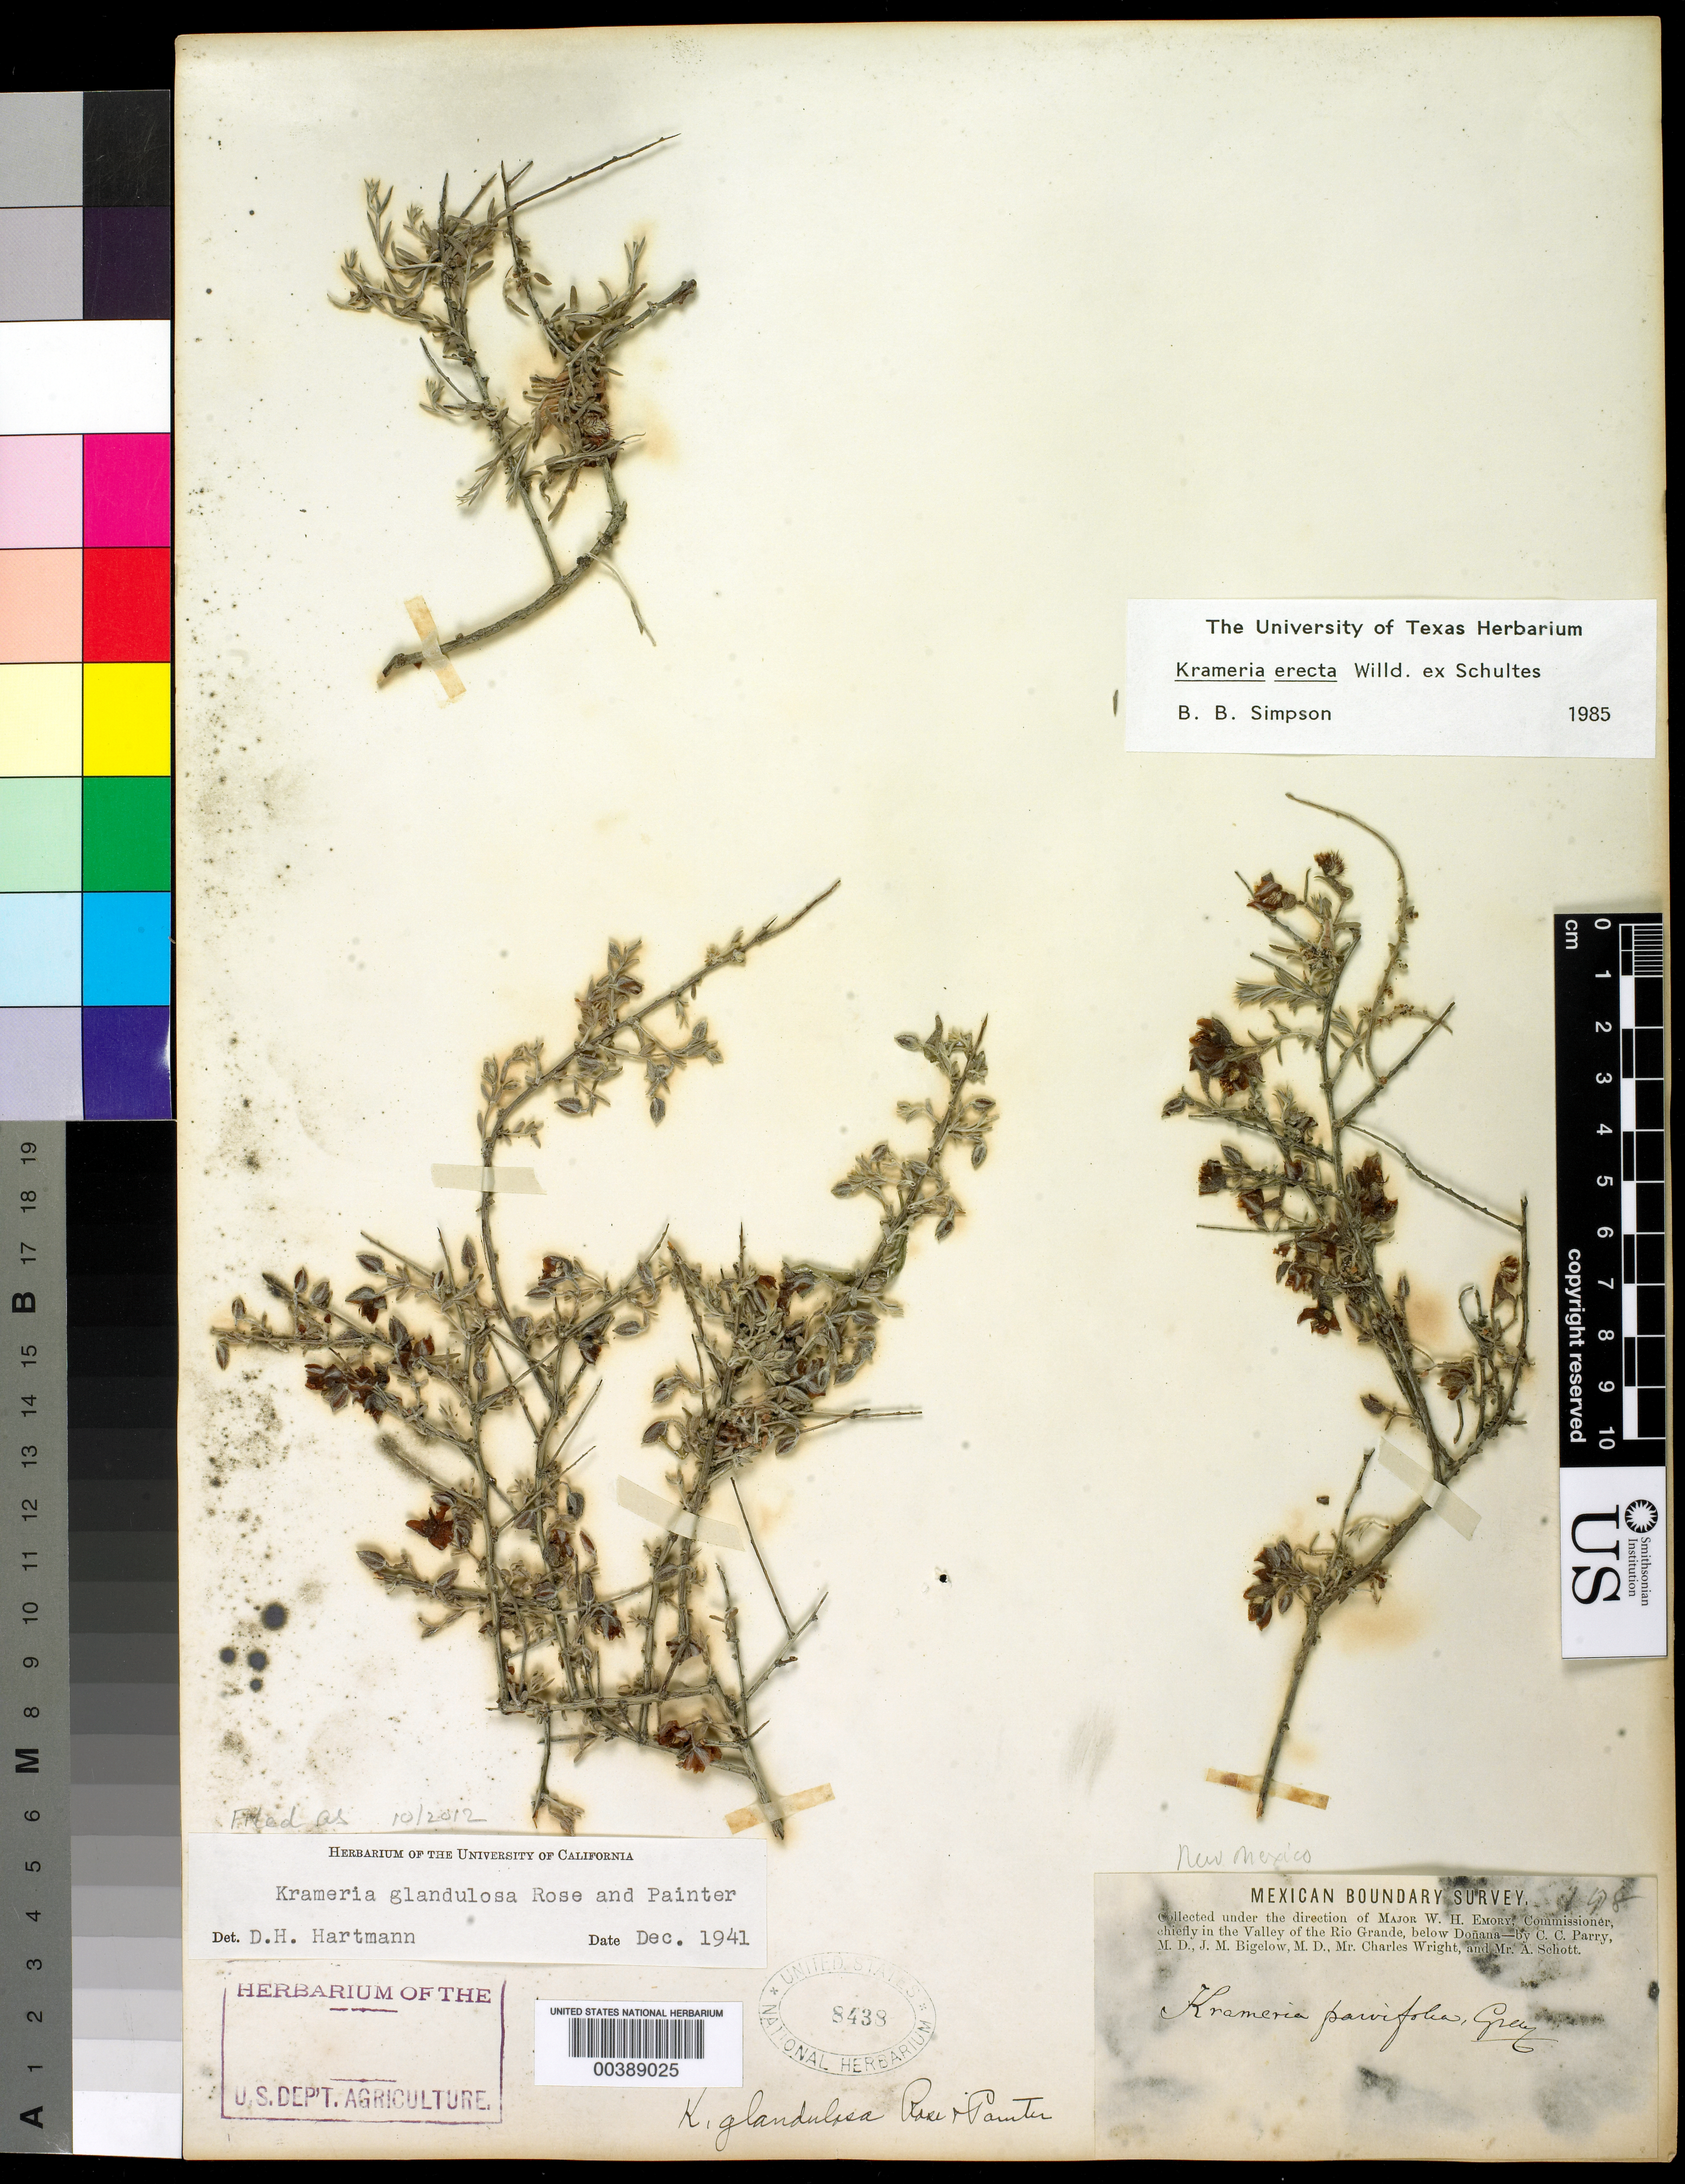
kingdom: Plantae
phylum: Tracheophyta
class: Magnoliopsida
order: Zygophyllales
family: Krameriaceae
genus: Krameria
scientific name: Krameria erecta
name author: Willd. ex Schult.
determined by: Simpson, B. B.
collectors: C. C. Parry, J. M. Bigelow, C. Wright & A. C. V. Schott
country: United States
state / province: New Mexico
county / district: Dona Ana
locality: In the valley of the rio grande below donana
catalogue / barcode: US 8438